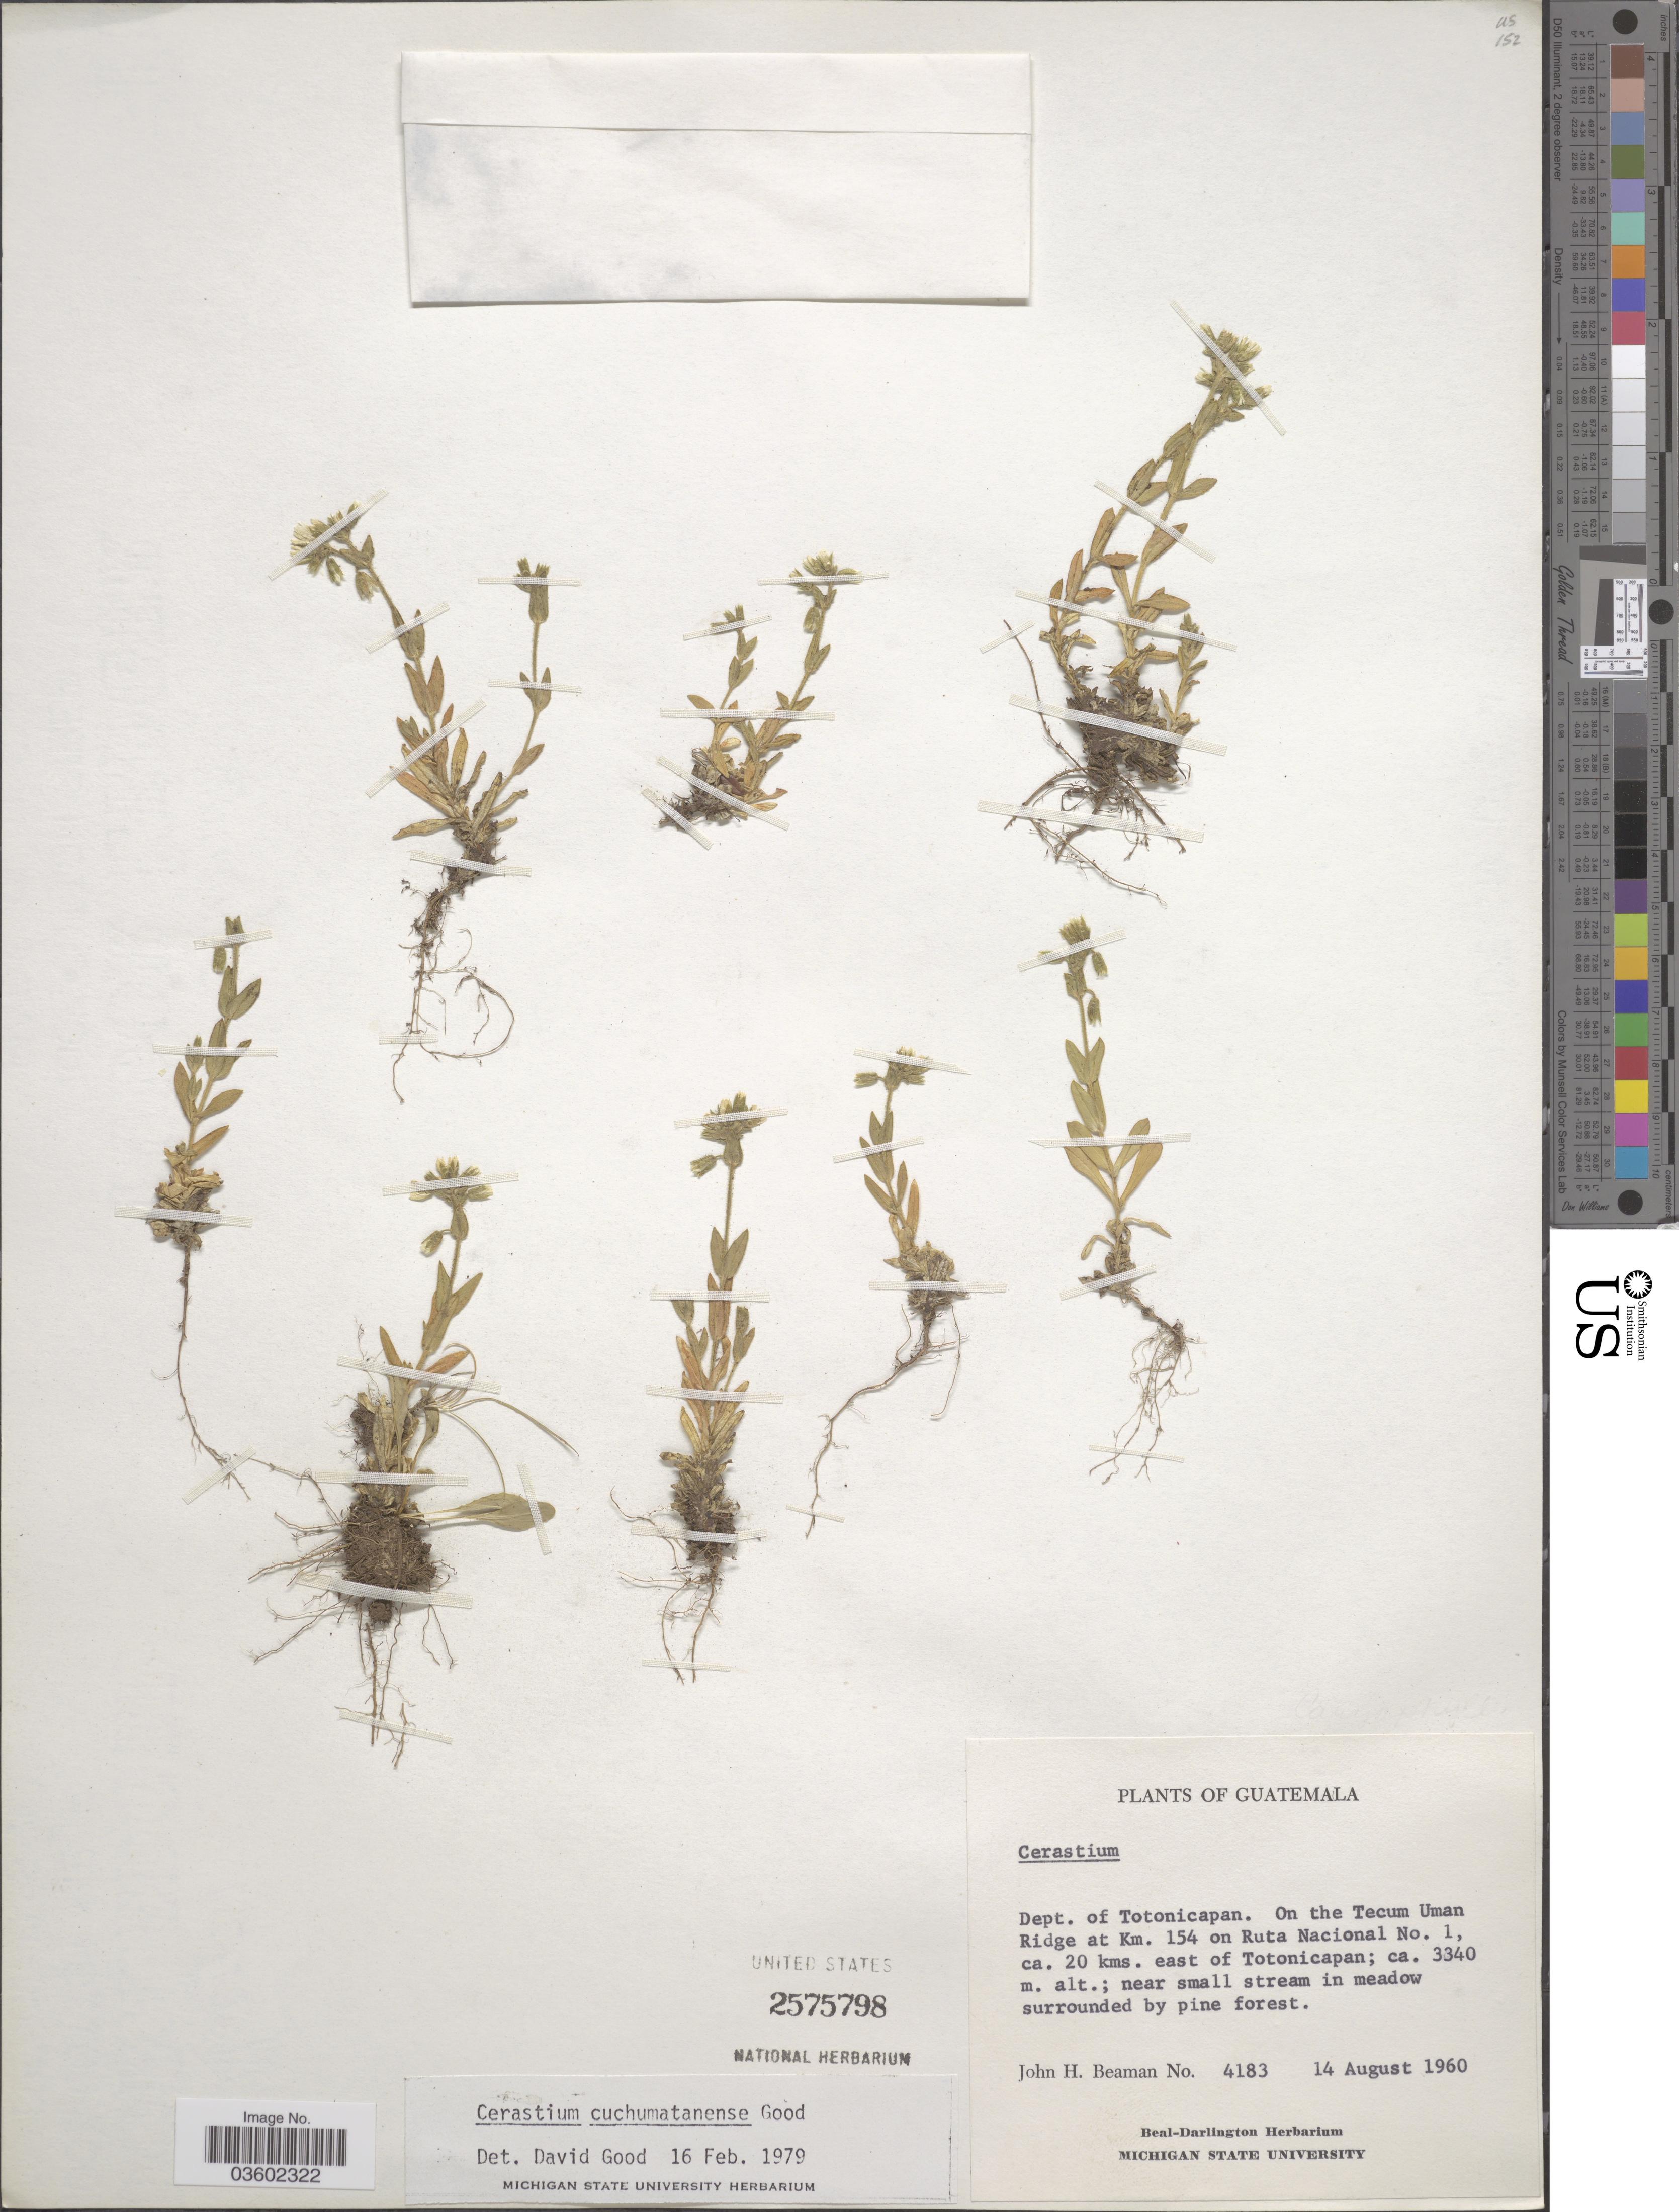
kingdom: Plantae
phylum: Tracheophyta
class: Magnoliopsida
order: Caryophyllales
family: Caryophyllaceae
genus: Cerastium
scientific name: Cerastium cuchumatanense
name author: D.A. Good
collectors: J. H. Beaman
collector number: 4183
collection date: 1960-08-14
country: Guatemala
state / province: Totonicapan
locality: Dept. of Totonicapan. On the Tecum Uman Ridge at Km. 154 on Ruta Nacional No. 1, ca. 20 kms. east of Totonicapan.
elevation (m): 3340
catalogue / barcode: US 2575798